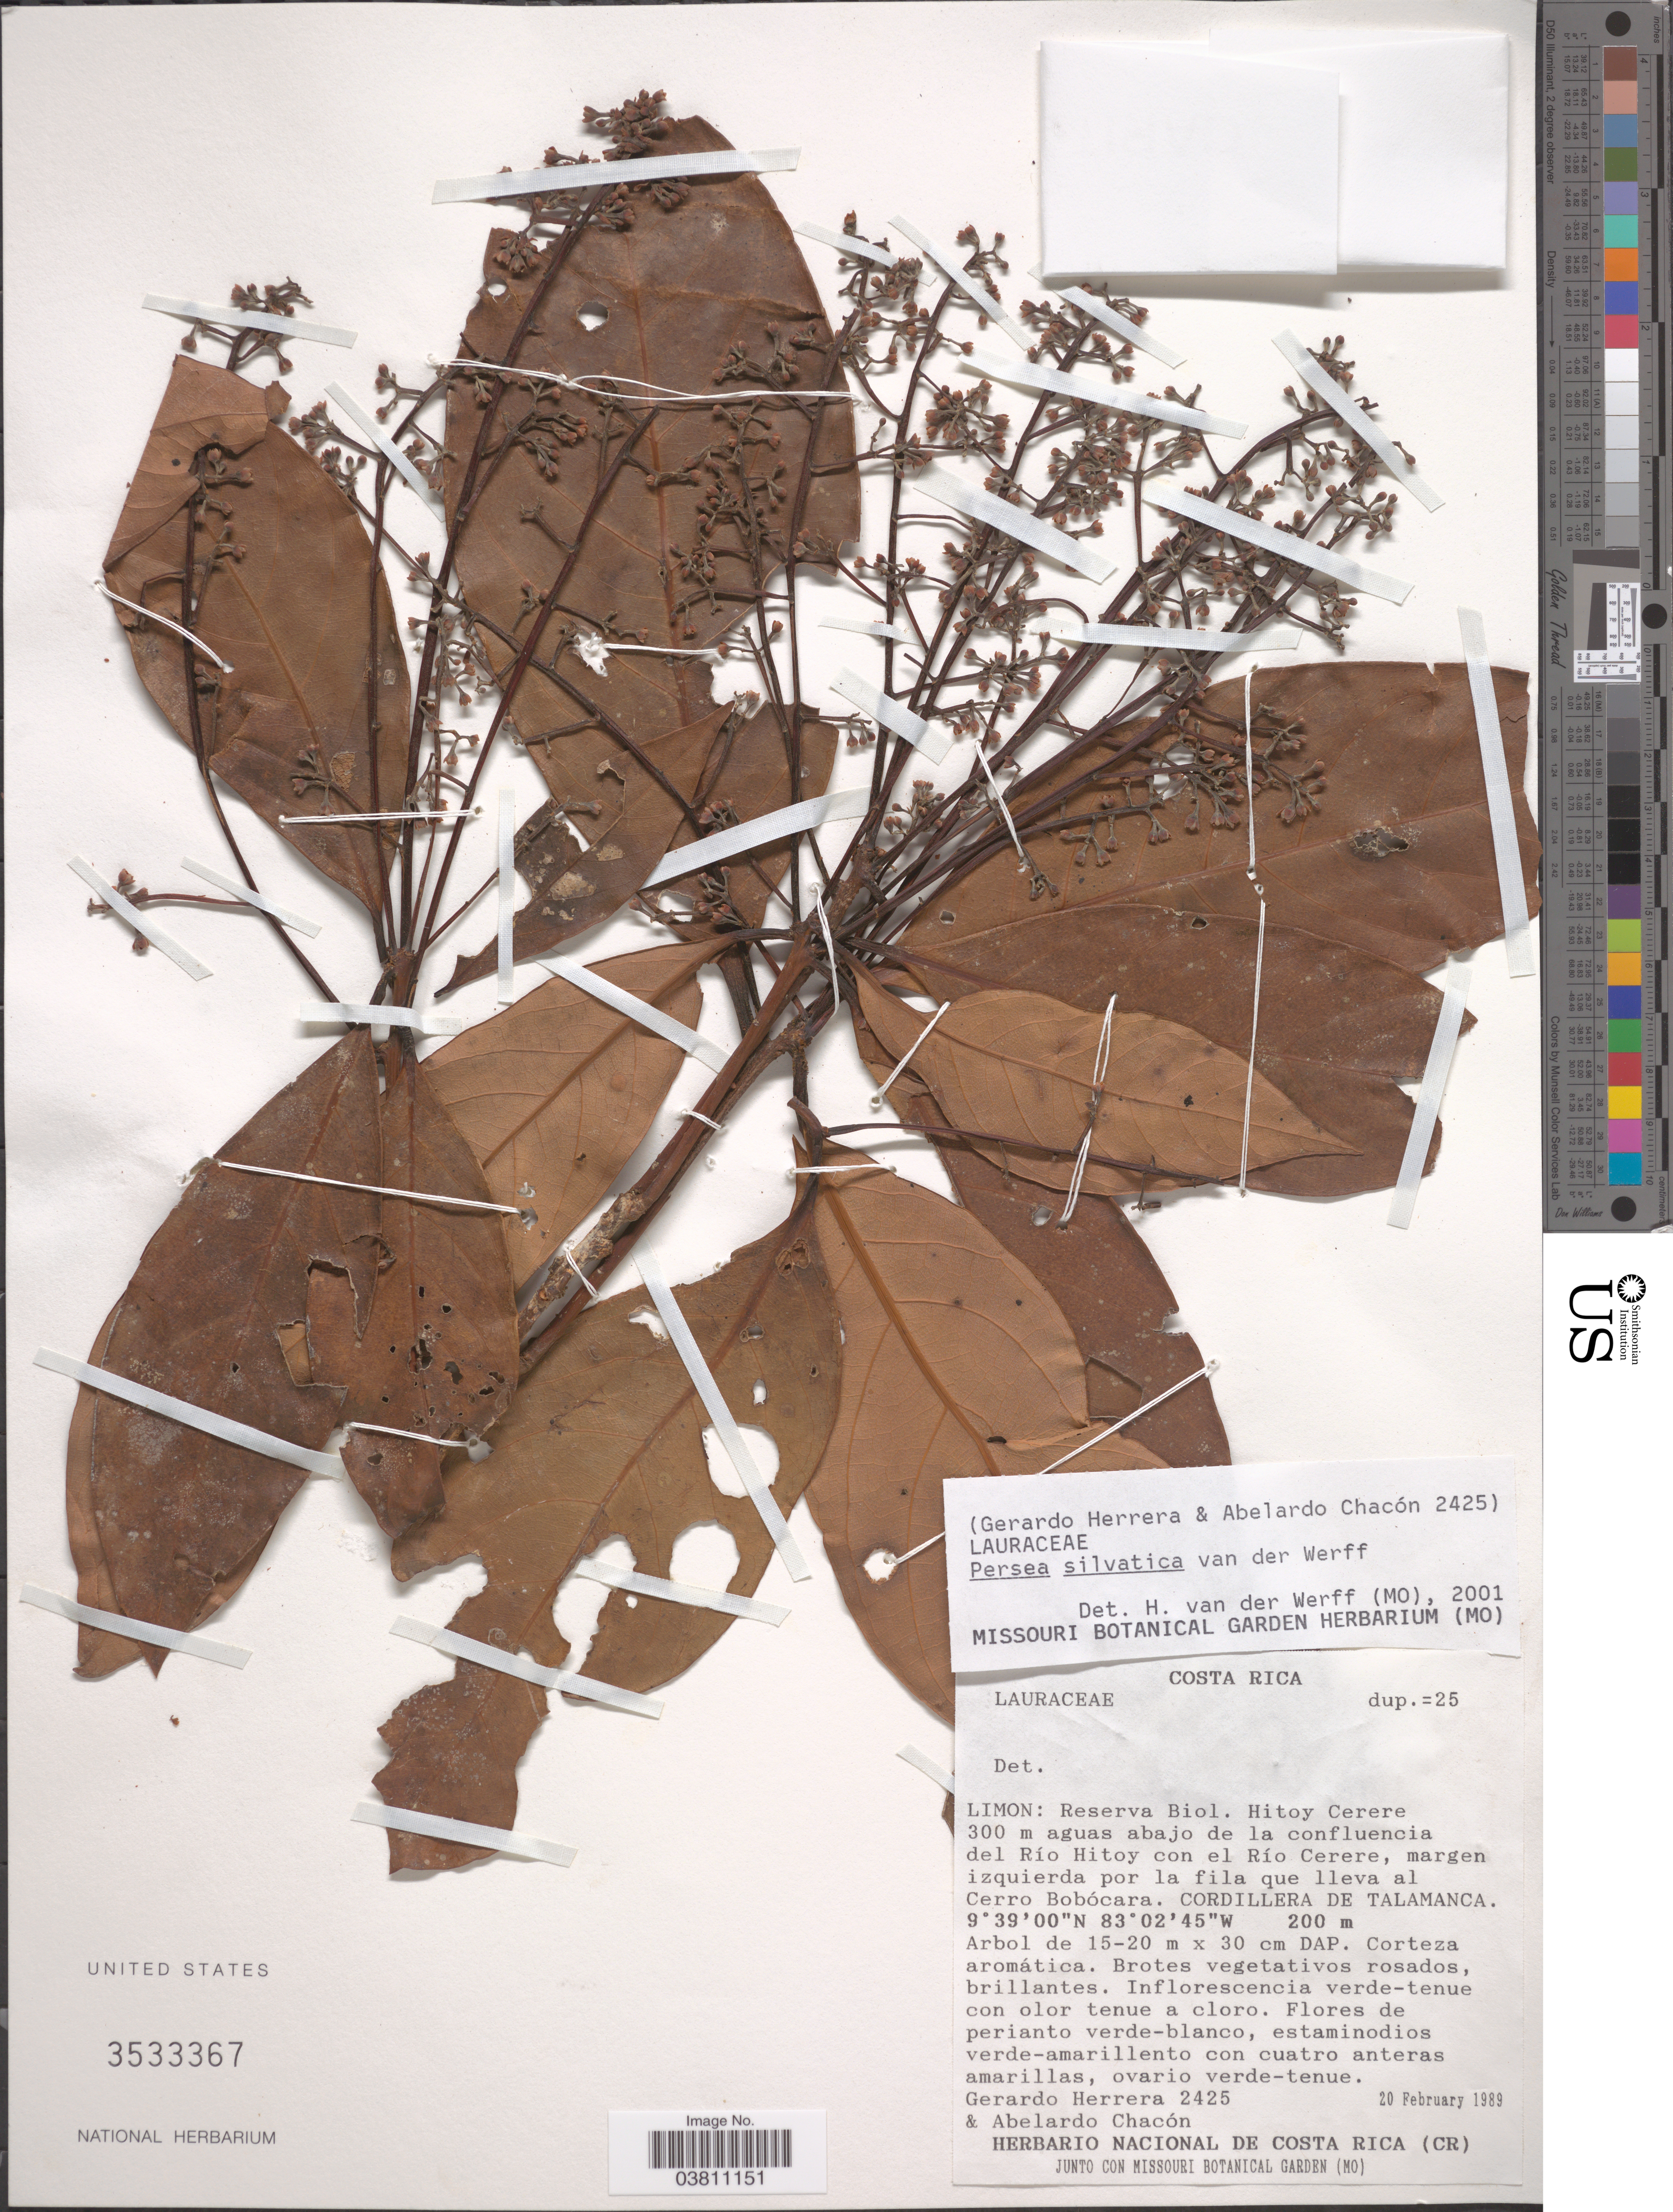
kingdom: Plantae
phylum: Tracheophyta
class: Magnoliopsida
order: Laurales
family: Lauraceae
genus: Persea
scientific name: Persea silvatica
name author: van der Werff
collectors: G. Herrera & A. Chacon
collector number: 2425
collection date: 1989-02-20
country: Costa Rica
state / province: Limón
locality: Reserva Biol. Hitoy Cerere 300 m aguas abajo de la confluencia del Río Hitoy con el Río Cerere, margen izquierda por la fila que lleva al Cerro Bobócara. Cordillera de Talamanca.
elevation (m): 200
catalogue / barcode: US 3533367